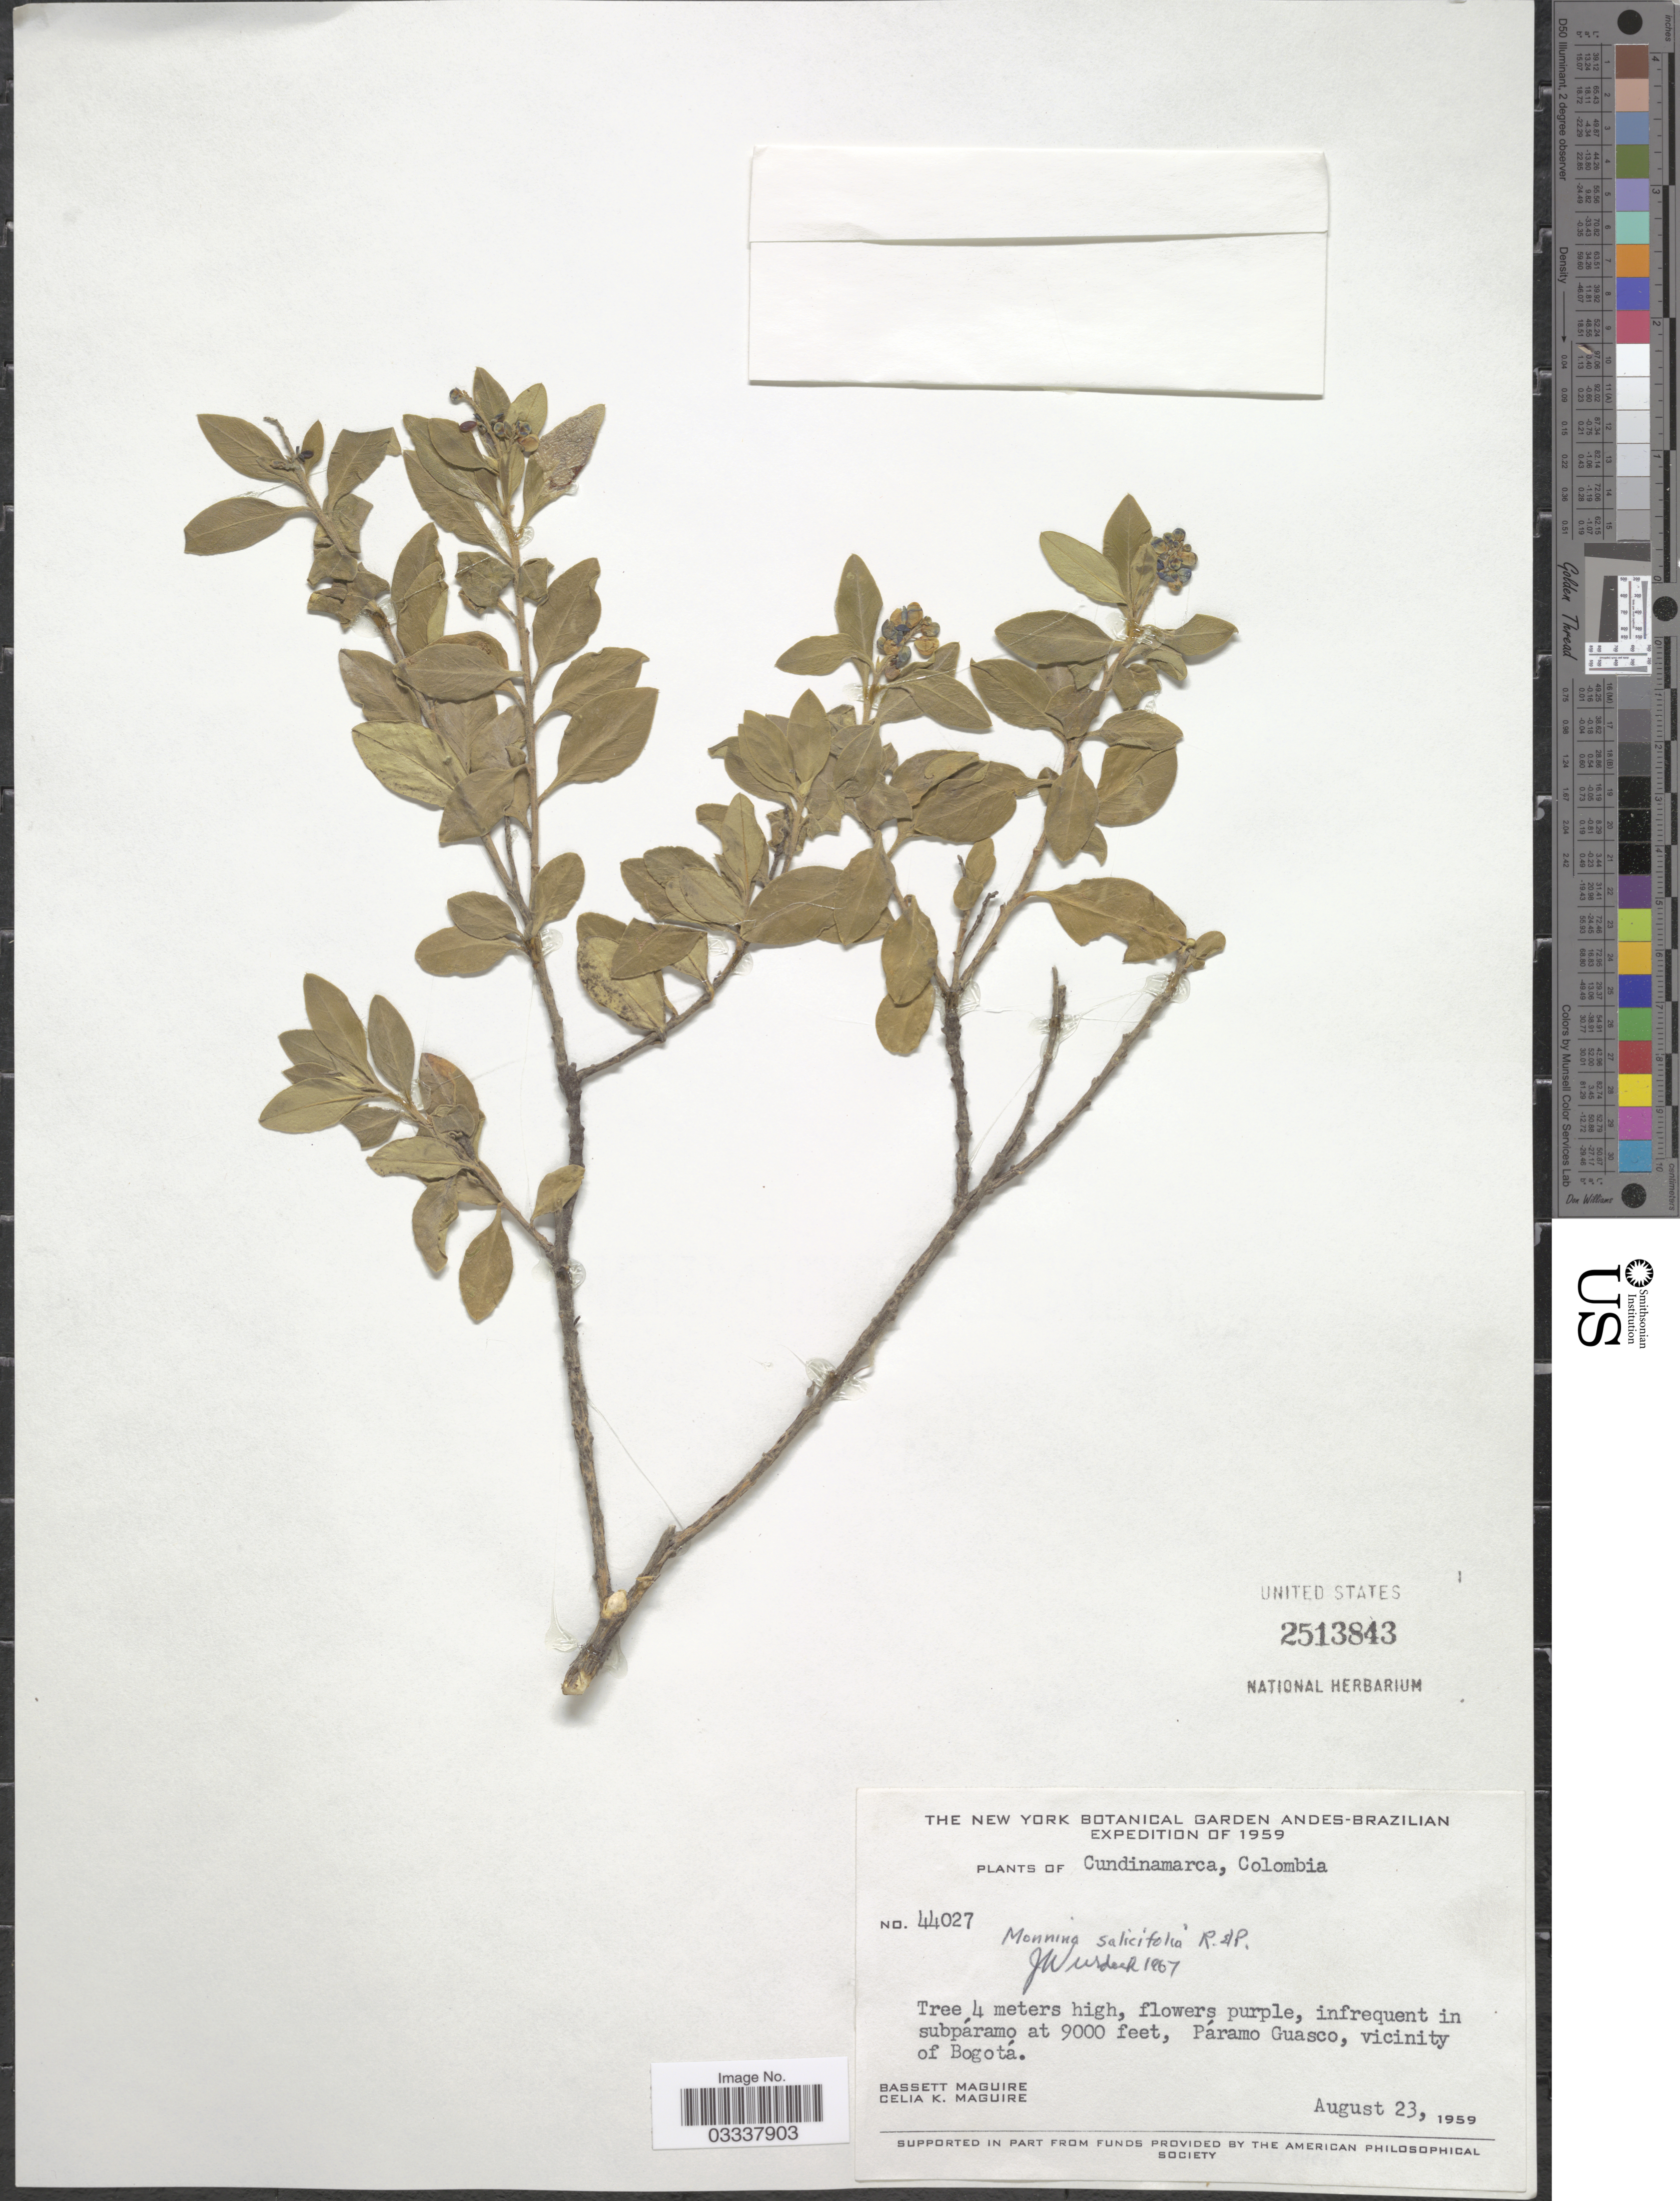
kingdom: Plantae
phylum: Tracheophyta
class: Magnoliopsida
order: Fabales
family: Polygalaceae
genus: Monnina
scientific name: Monnina salicifolia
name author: Ruiz & Pav.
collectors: B. Maguire & C. K. Maguire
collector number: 44027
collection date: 1959-08-23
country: Colombia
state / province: Cundinamarca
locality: Páramo Guasco, vicinity of Bogotá.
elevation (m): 2743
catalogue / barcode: US 2513843